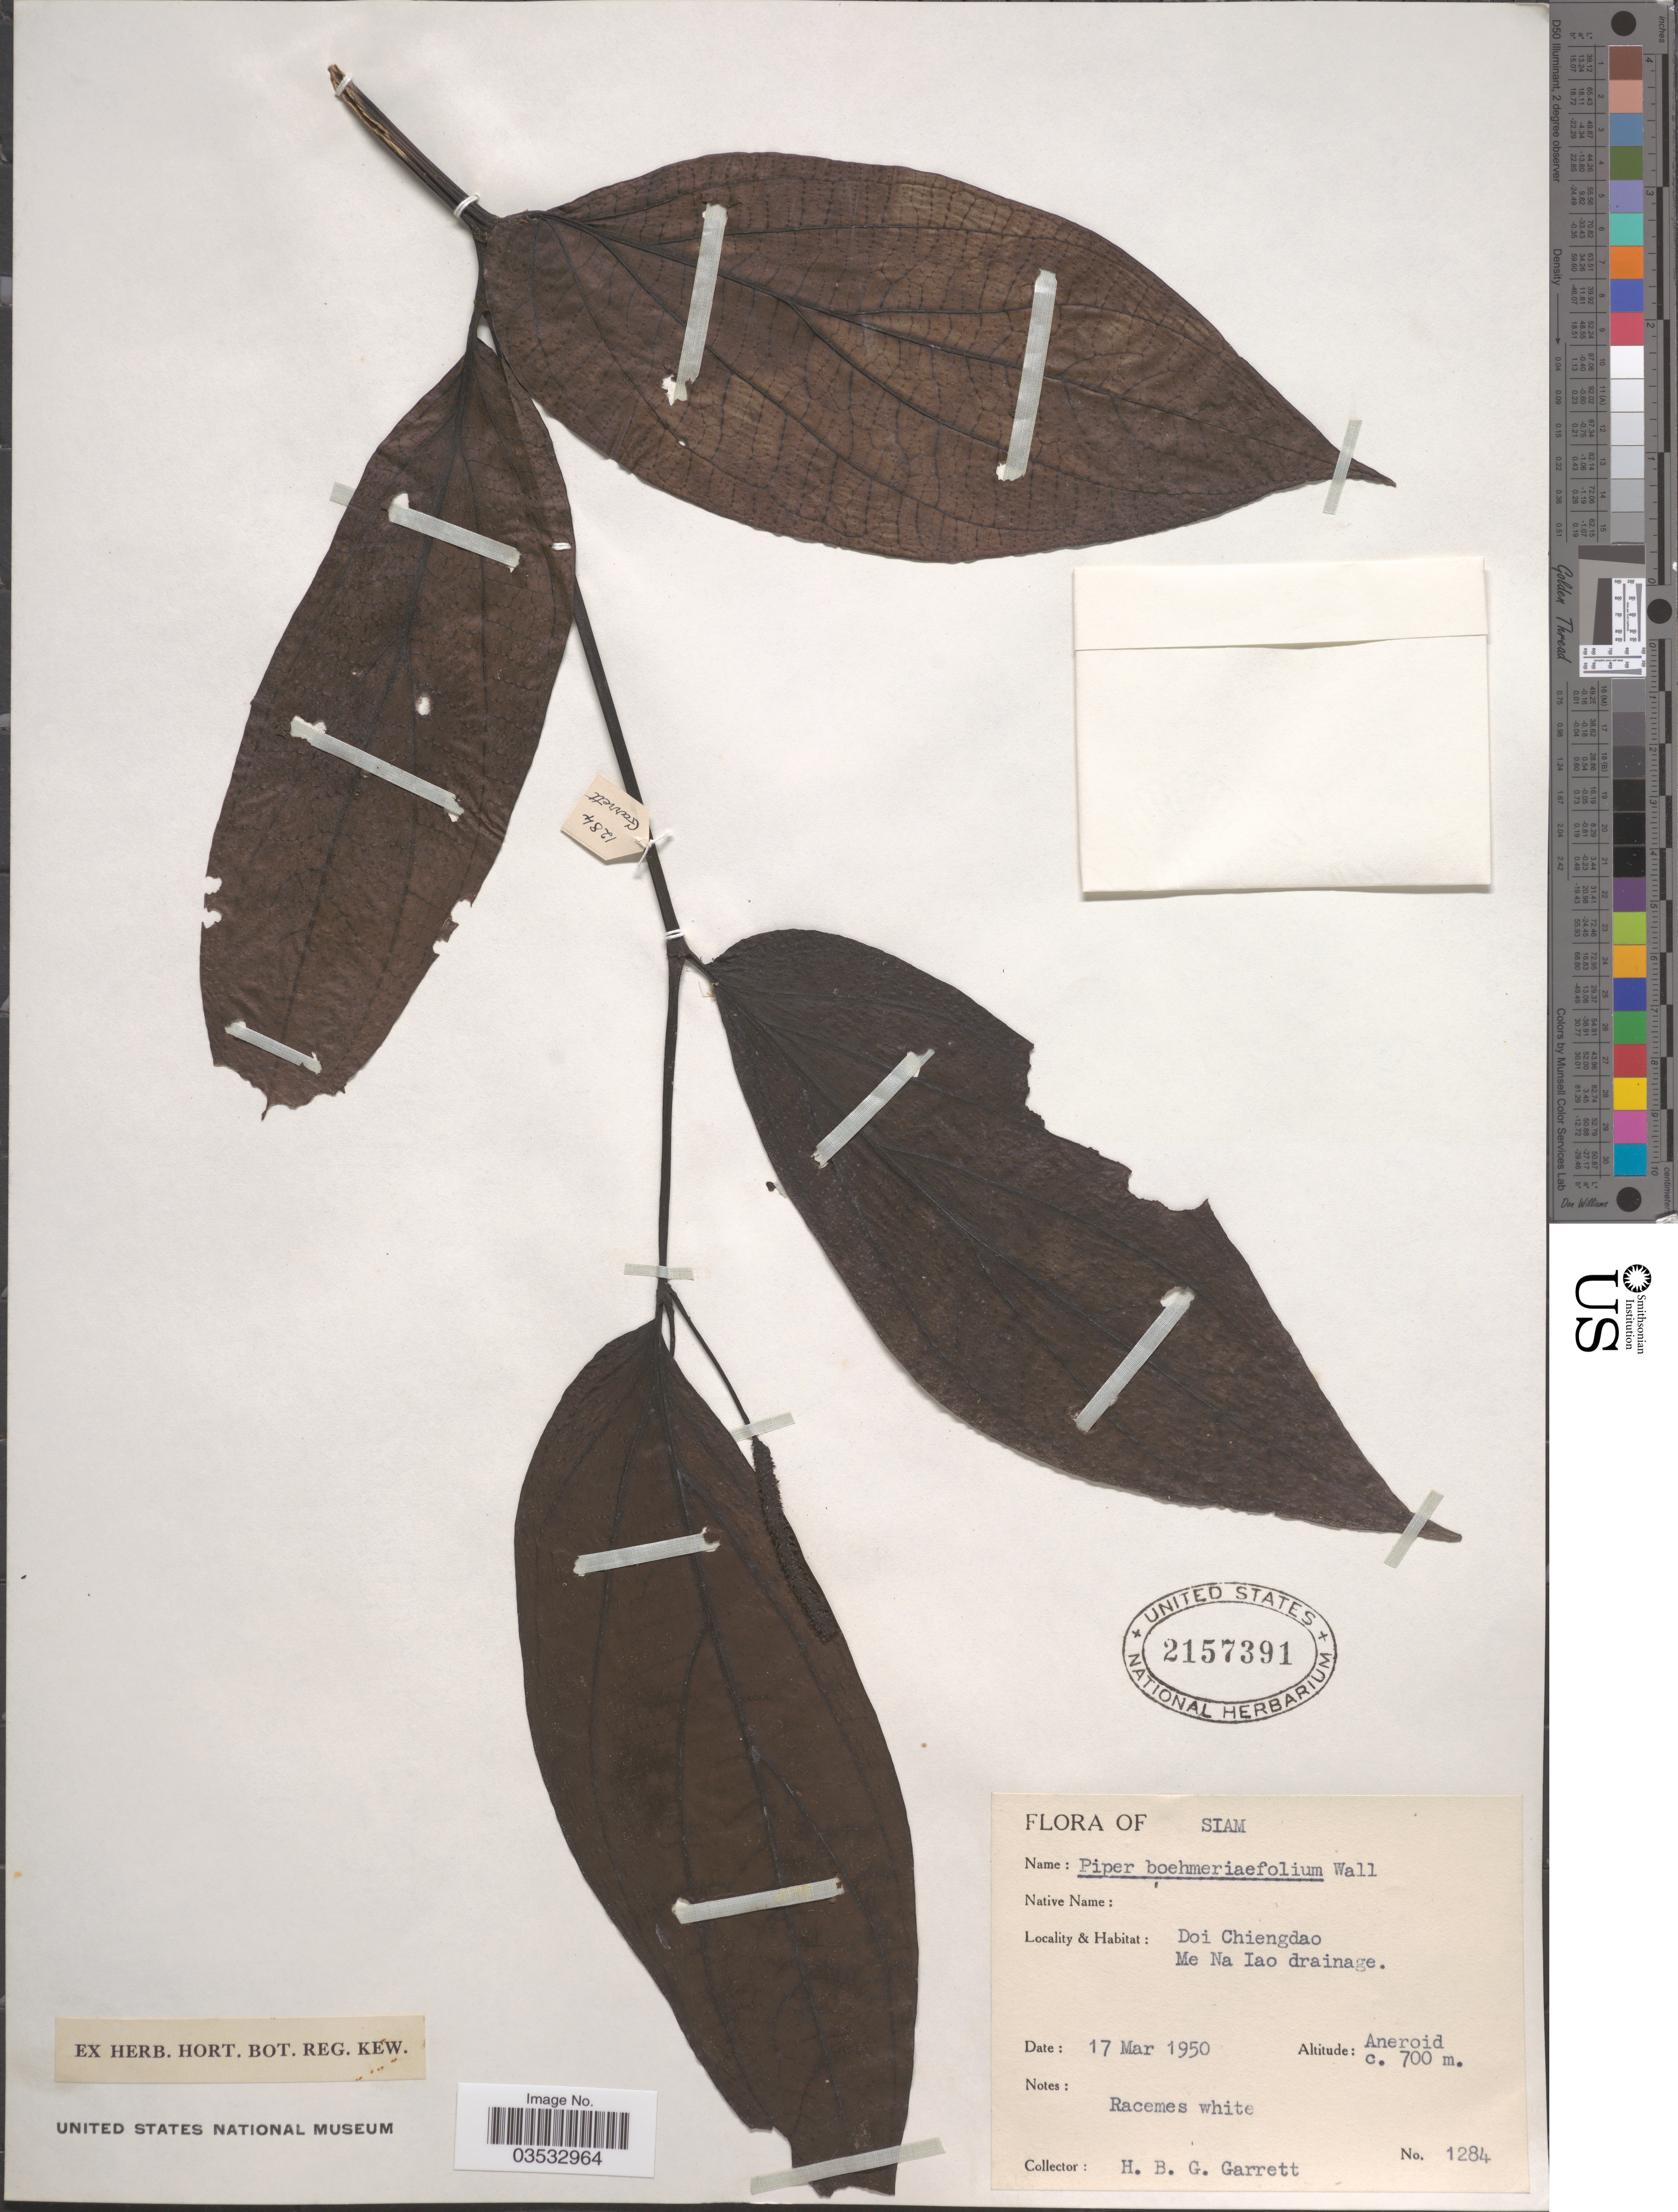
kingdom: Plantae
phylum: Tracheophyta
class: Magnoliopsida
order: Piperales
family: Piperaceae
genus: Piper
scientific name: Piper boehmeriifolium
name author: (Miq.) C. DC. ex Wall.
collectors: H. Garrett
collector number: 1284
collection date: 1950-03-17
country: Thailand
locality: Siam. Doi Chiengdao Me Na Iao drainage.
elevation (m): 700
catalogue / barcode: US 2157391